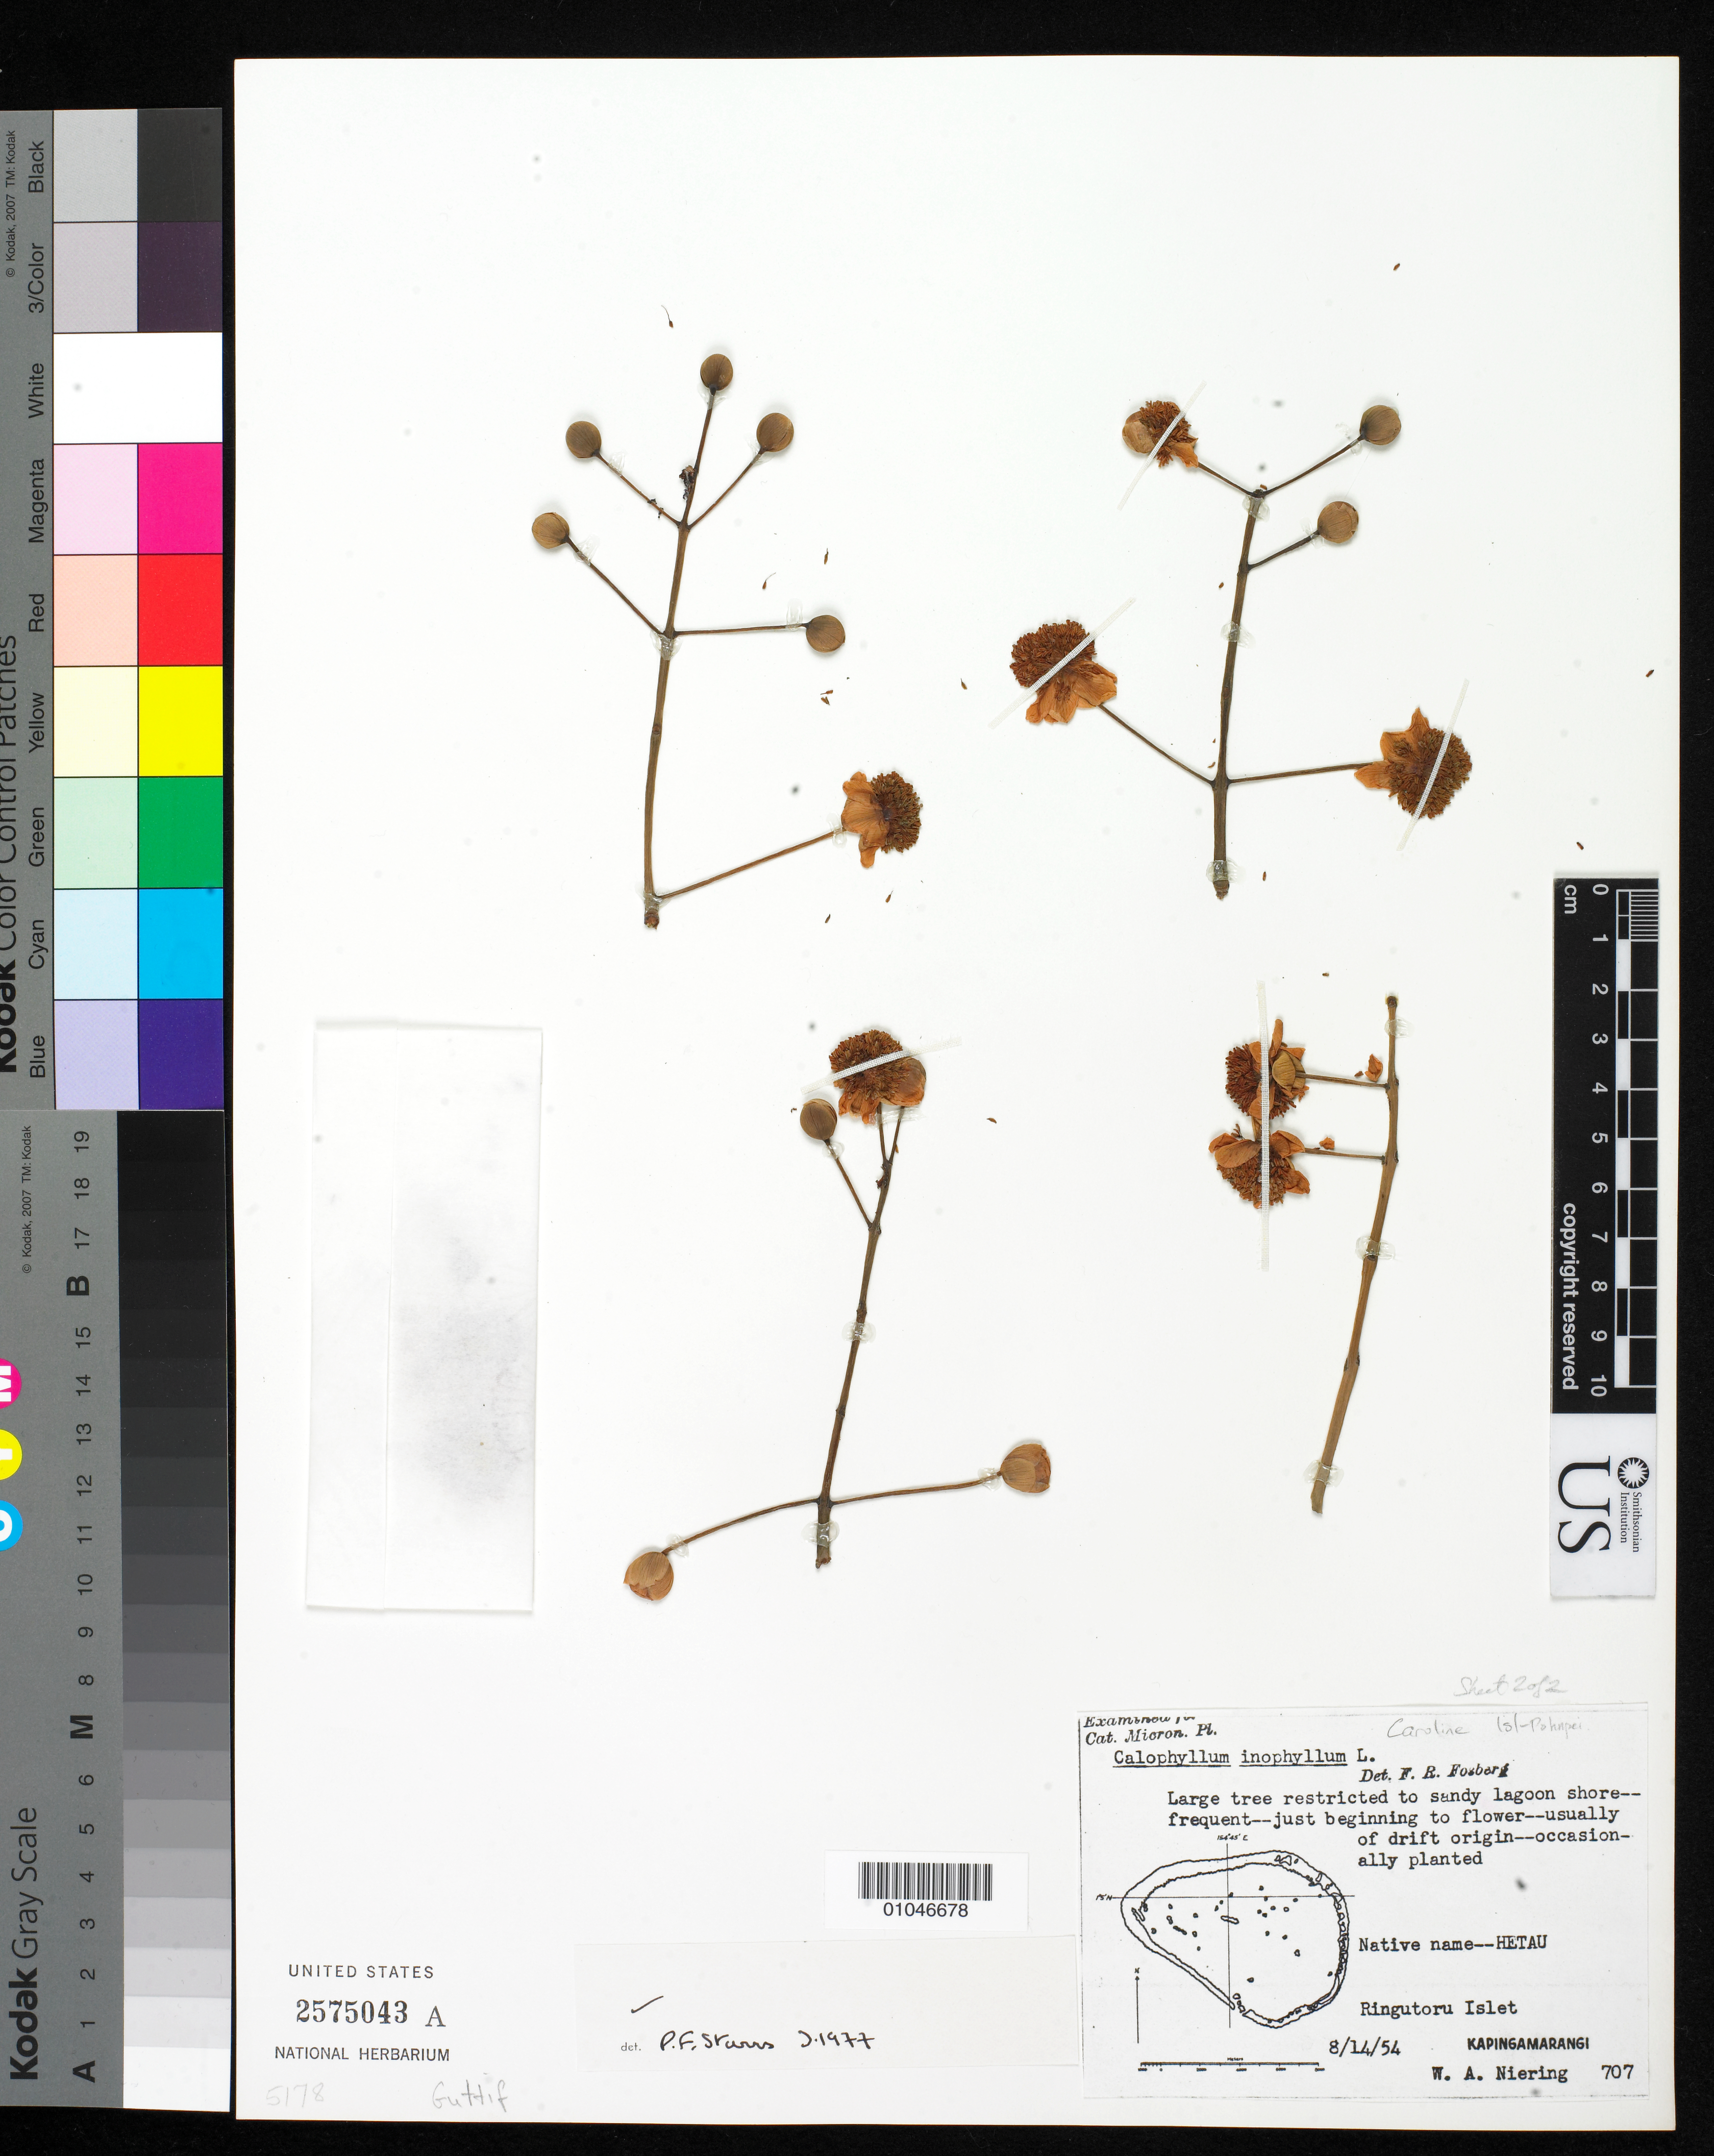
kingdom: Plantae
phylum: Tracheophyta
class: Magnoliopsida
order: Malpighiales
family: Calophyllaceae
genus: Calophyllum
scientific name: Calophyllum inophyllum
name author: L.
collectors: W. Niering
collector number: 707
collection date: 1954-08-14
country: Micronesia, Federated States of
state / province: Pohnpei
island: Kapingamarangi Atoll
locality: Ringutoru Islet, Kapingamarangi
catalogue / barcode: US 2575043A